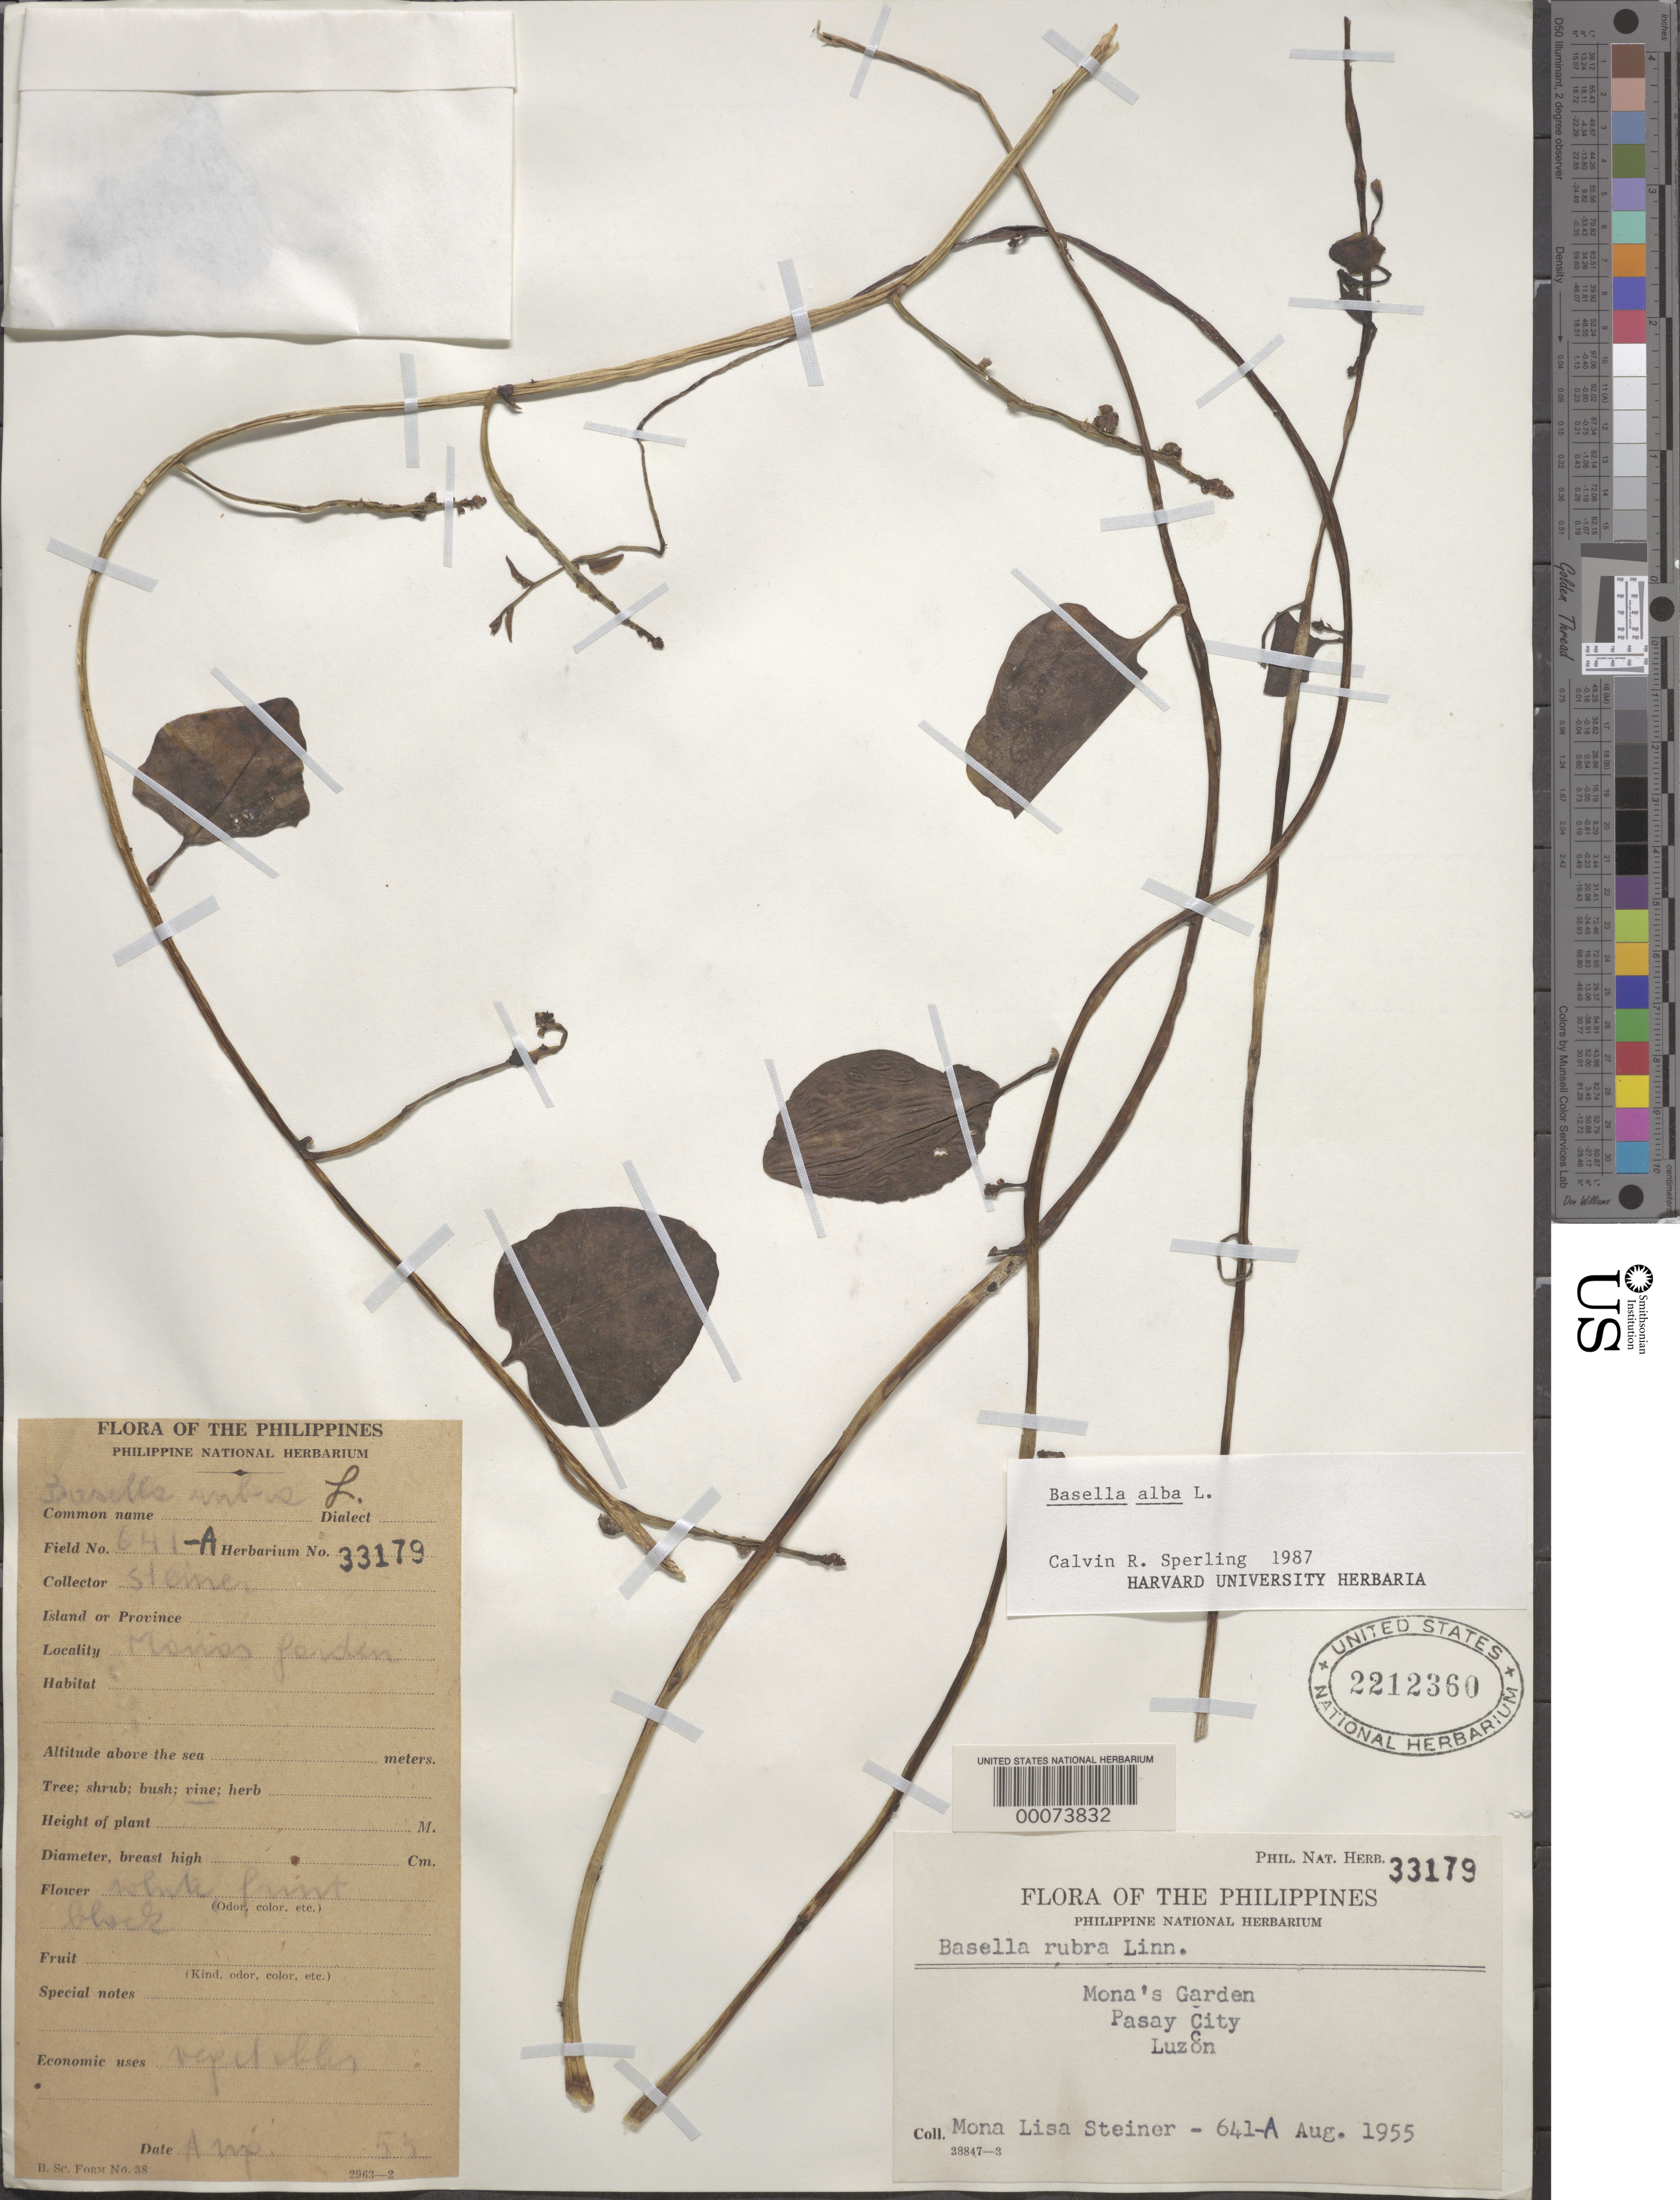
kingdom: Plantae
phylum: Tracheophyta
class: Magnoliopsida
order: Caryophyllales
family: Basellaceae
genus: Basella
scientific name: Basella alba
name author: L.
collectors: M. Steiner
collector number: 641-A/Phil.Nat.Herb.33179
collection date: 1955-08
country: Philippines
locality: Mona's Garden. Pasay City. Luzon.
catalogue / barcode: US 2212360